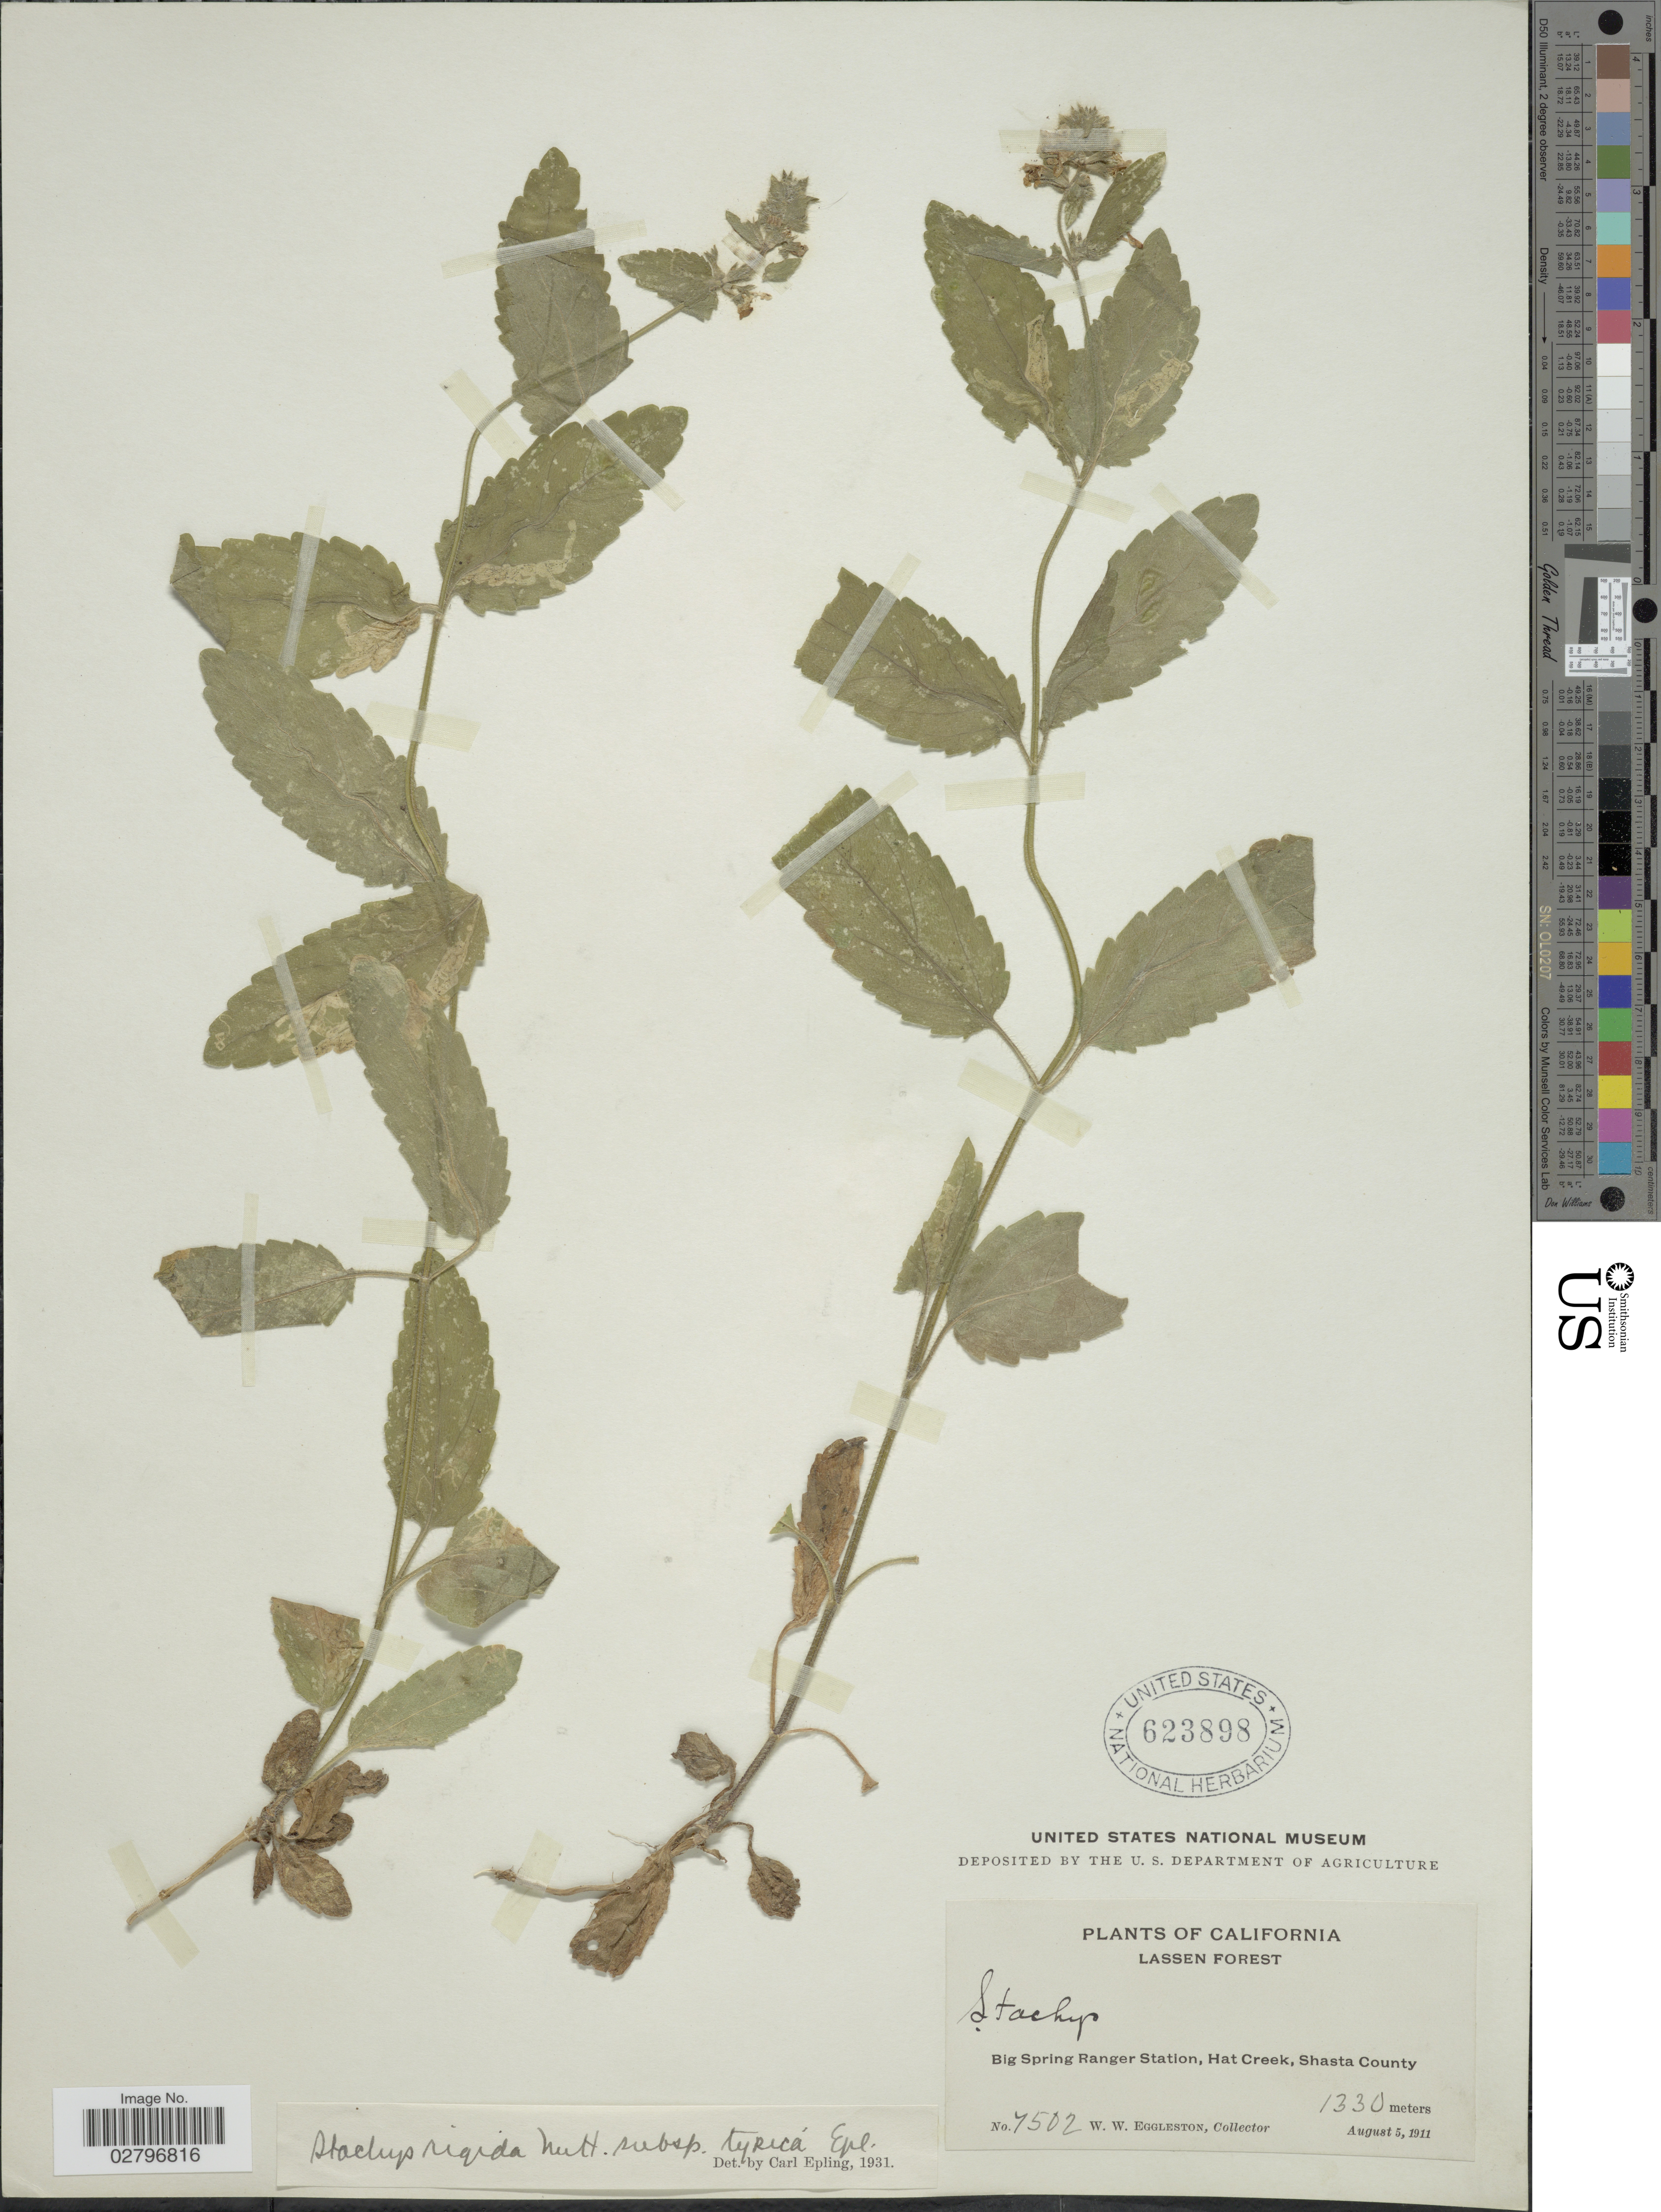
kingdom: Plantae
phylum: Tracheophyta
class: Magnoliopsida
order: Lamiales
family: Lamiaceae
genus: Stachys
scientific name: Stachys rigida subsp. typica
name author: Epling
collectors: W. W. Eggleston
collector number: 7502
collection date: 1911-08-05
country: United States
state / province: California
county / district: Shasta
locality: Lassen Forest, Big Spring Ranger Station, Hat Creek, Shasta County.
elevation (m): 1330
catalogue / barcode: US 623898